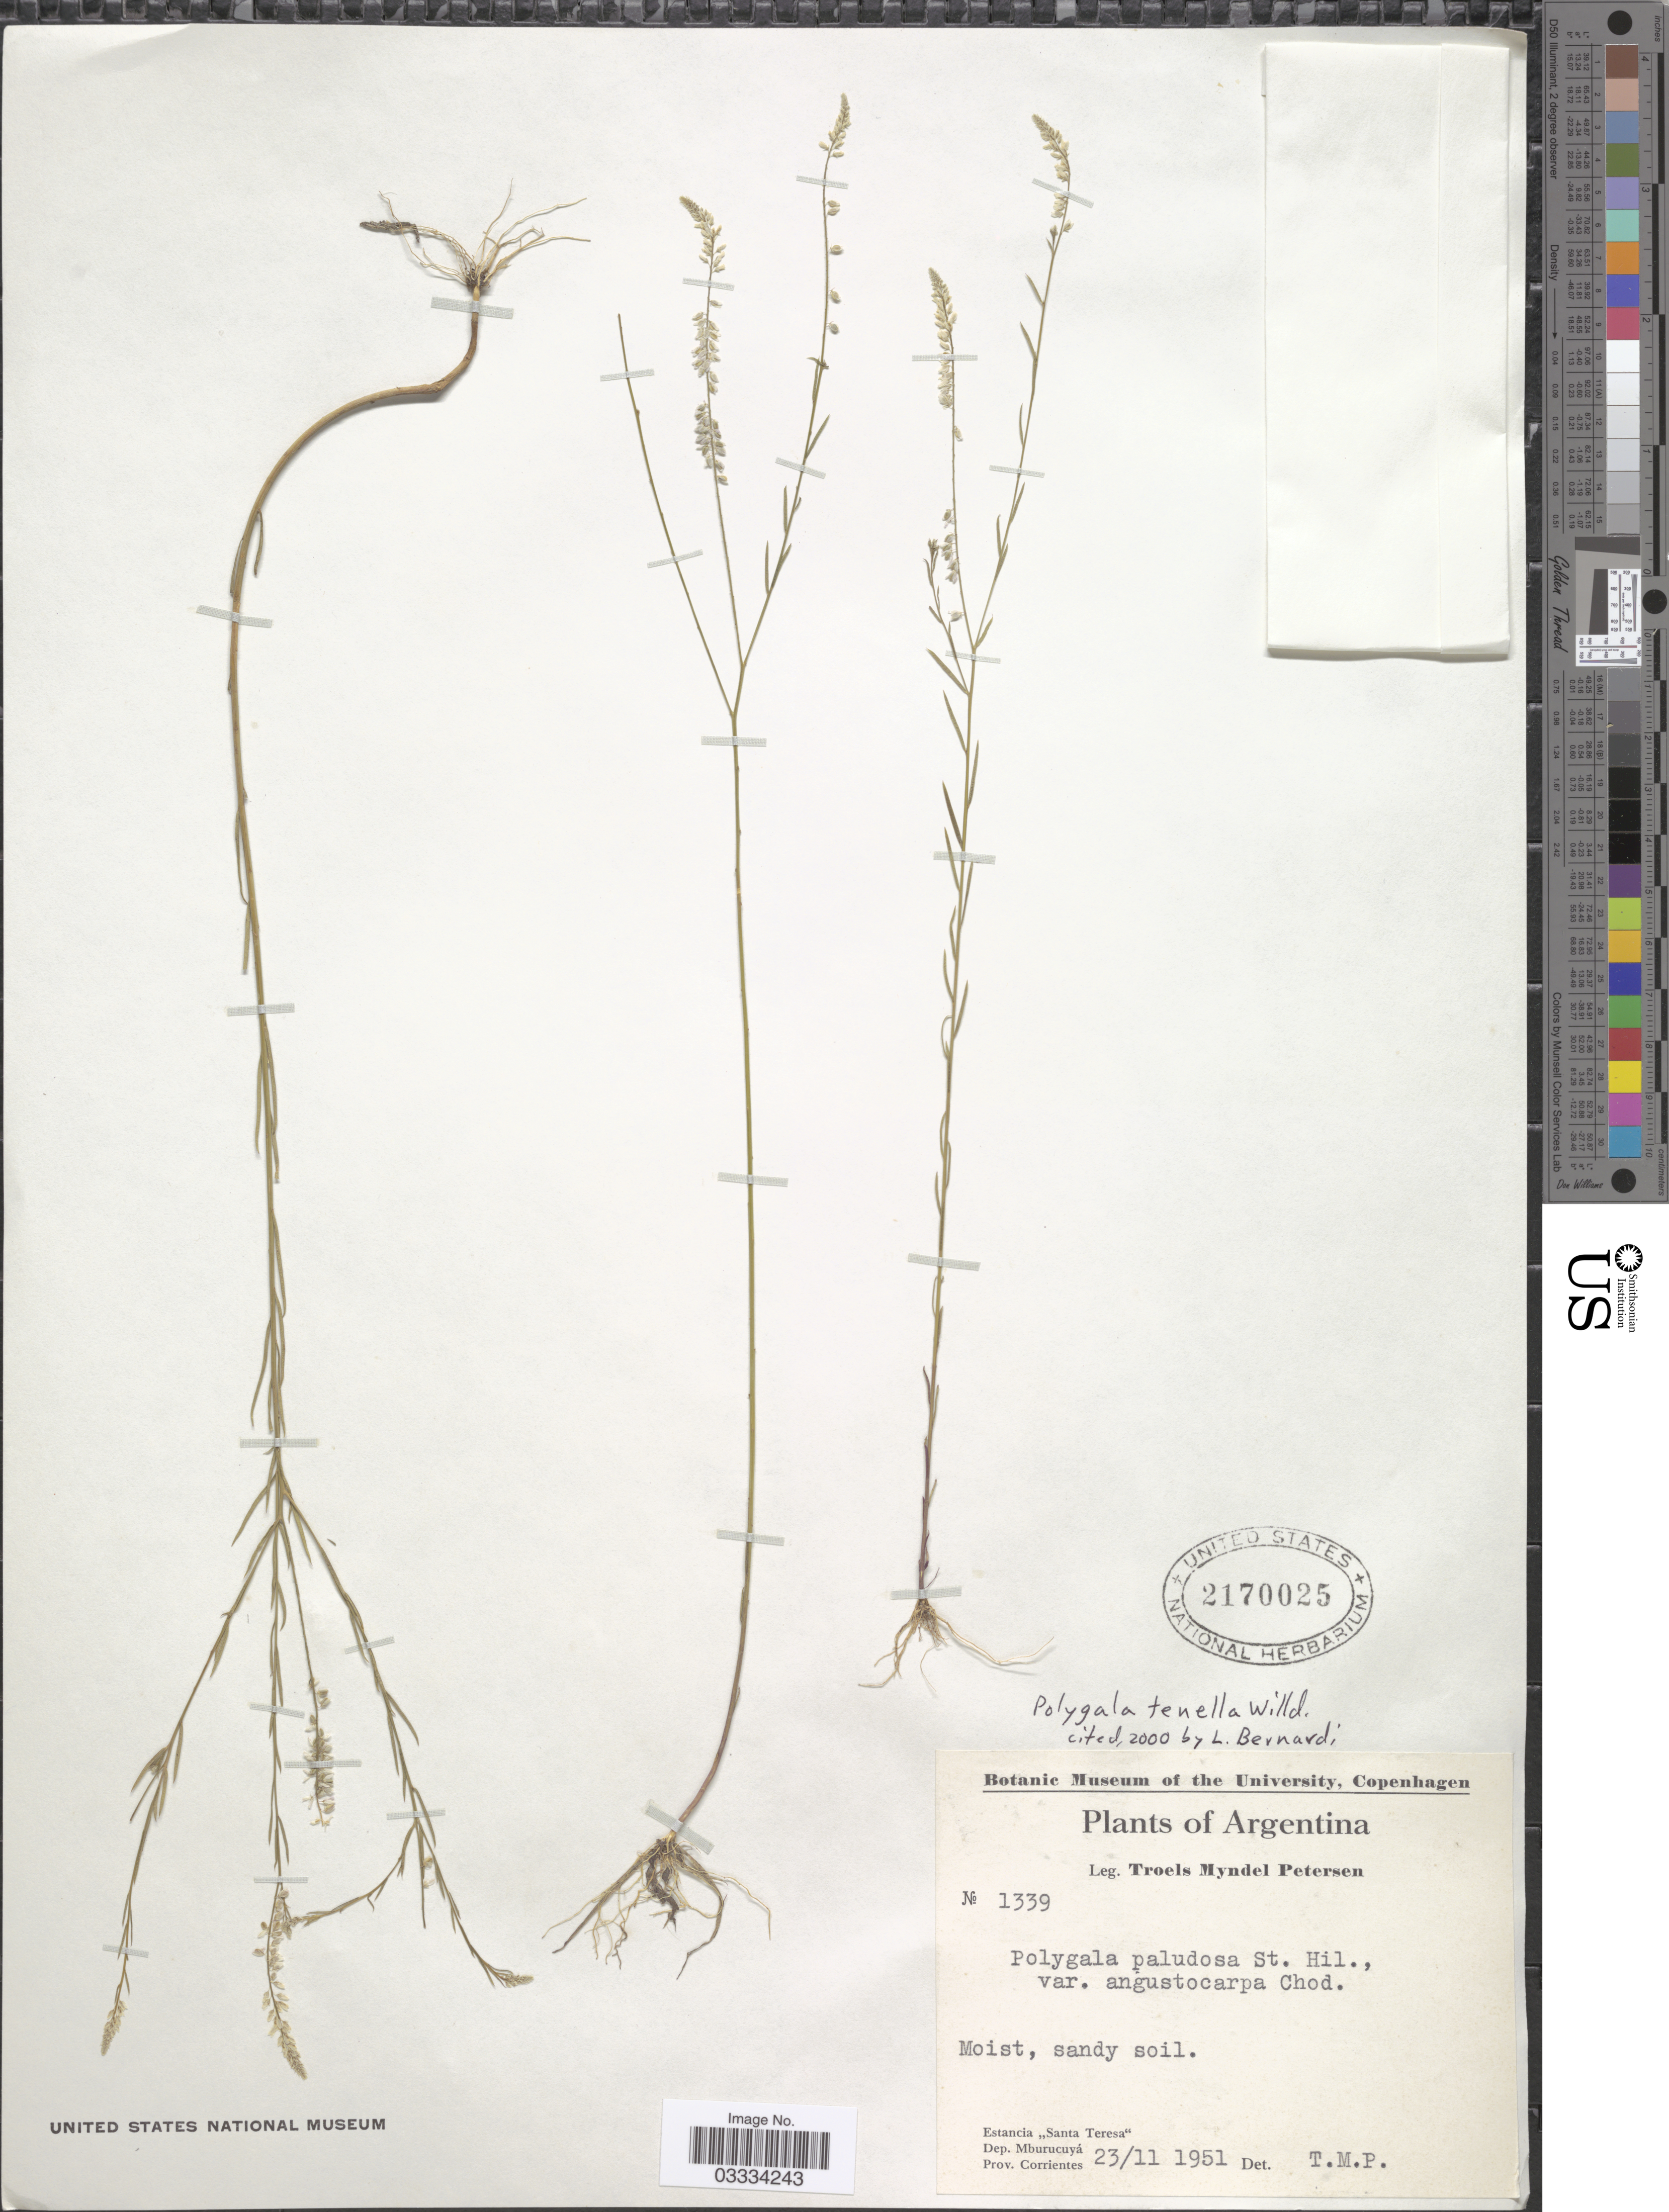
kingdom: Plantae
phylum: Tracheophyta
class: Magnoliopsida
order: Fabales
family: Polygalaceae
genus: Polygala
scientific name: Polygala tenella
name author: Willd.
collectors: T. M. Petersen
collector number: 1339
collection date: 1951-11-23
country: Argentina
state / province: Corrientes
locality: Estancia "Santa Teresa". Dep. Mburucuyá.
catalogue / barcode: US 2170025